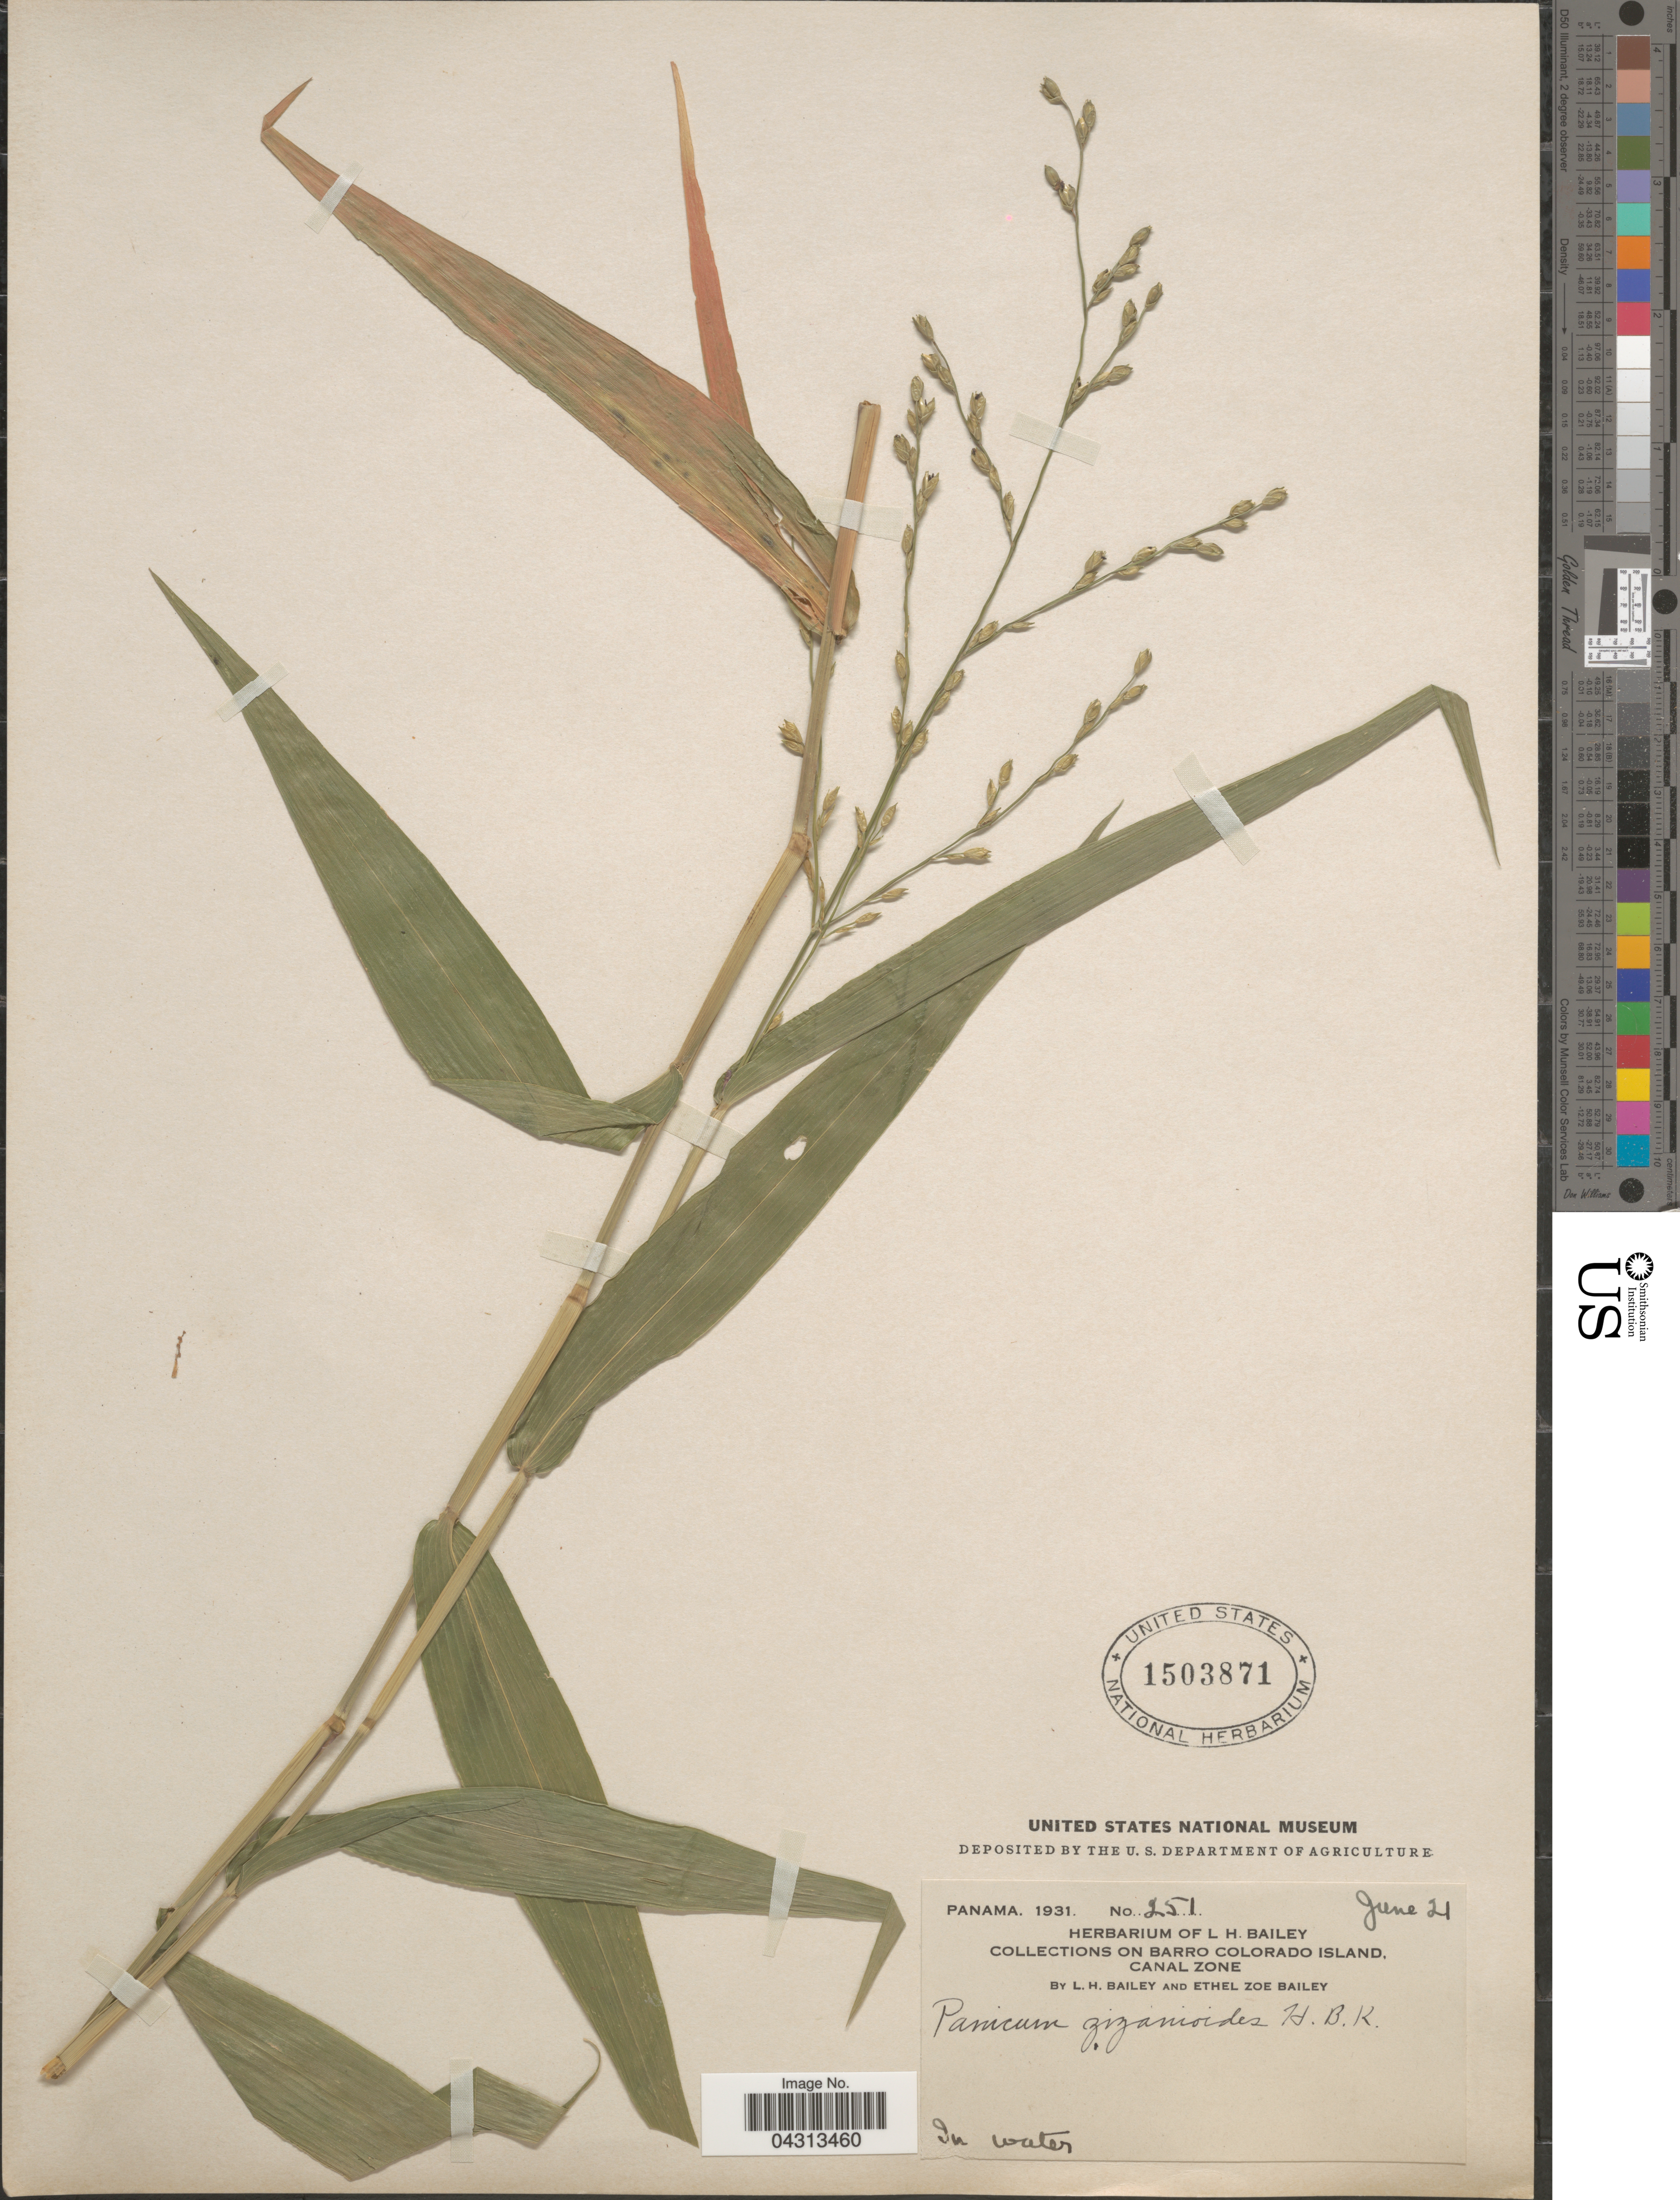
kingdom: Plantae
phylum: Tracheophyta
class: Liliopsida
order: Poales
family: Poaceae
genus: Acroceras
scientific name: Acroceras zizanioides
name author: (Kunth) Dandy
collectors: L. H. Bailey & E. Z. Bailey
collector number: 251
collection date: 1931-06-21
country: Panama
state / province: Panamá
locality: On Barro Colorado Island, Canal Zone.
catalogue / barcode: US 1503871